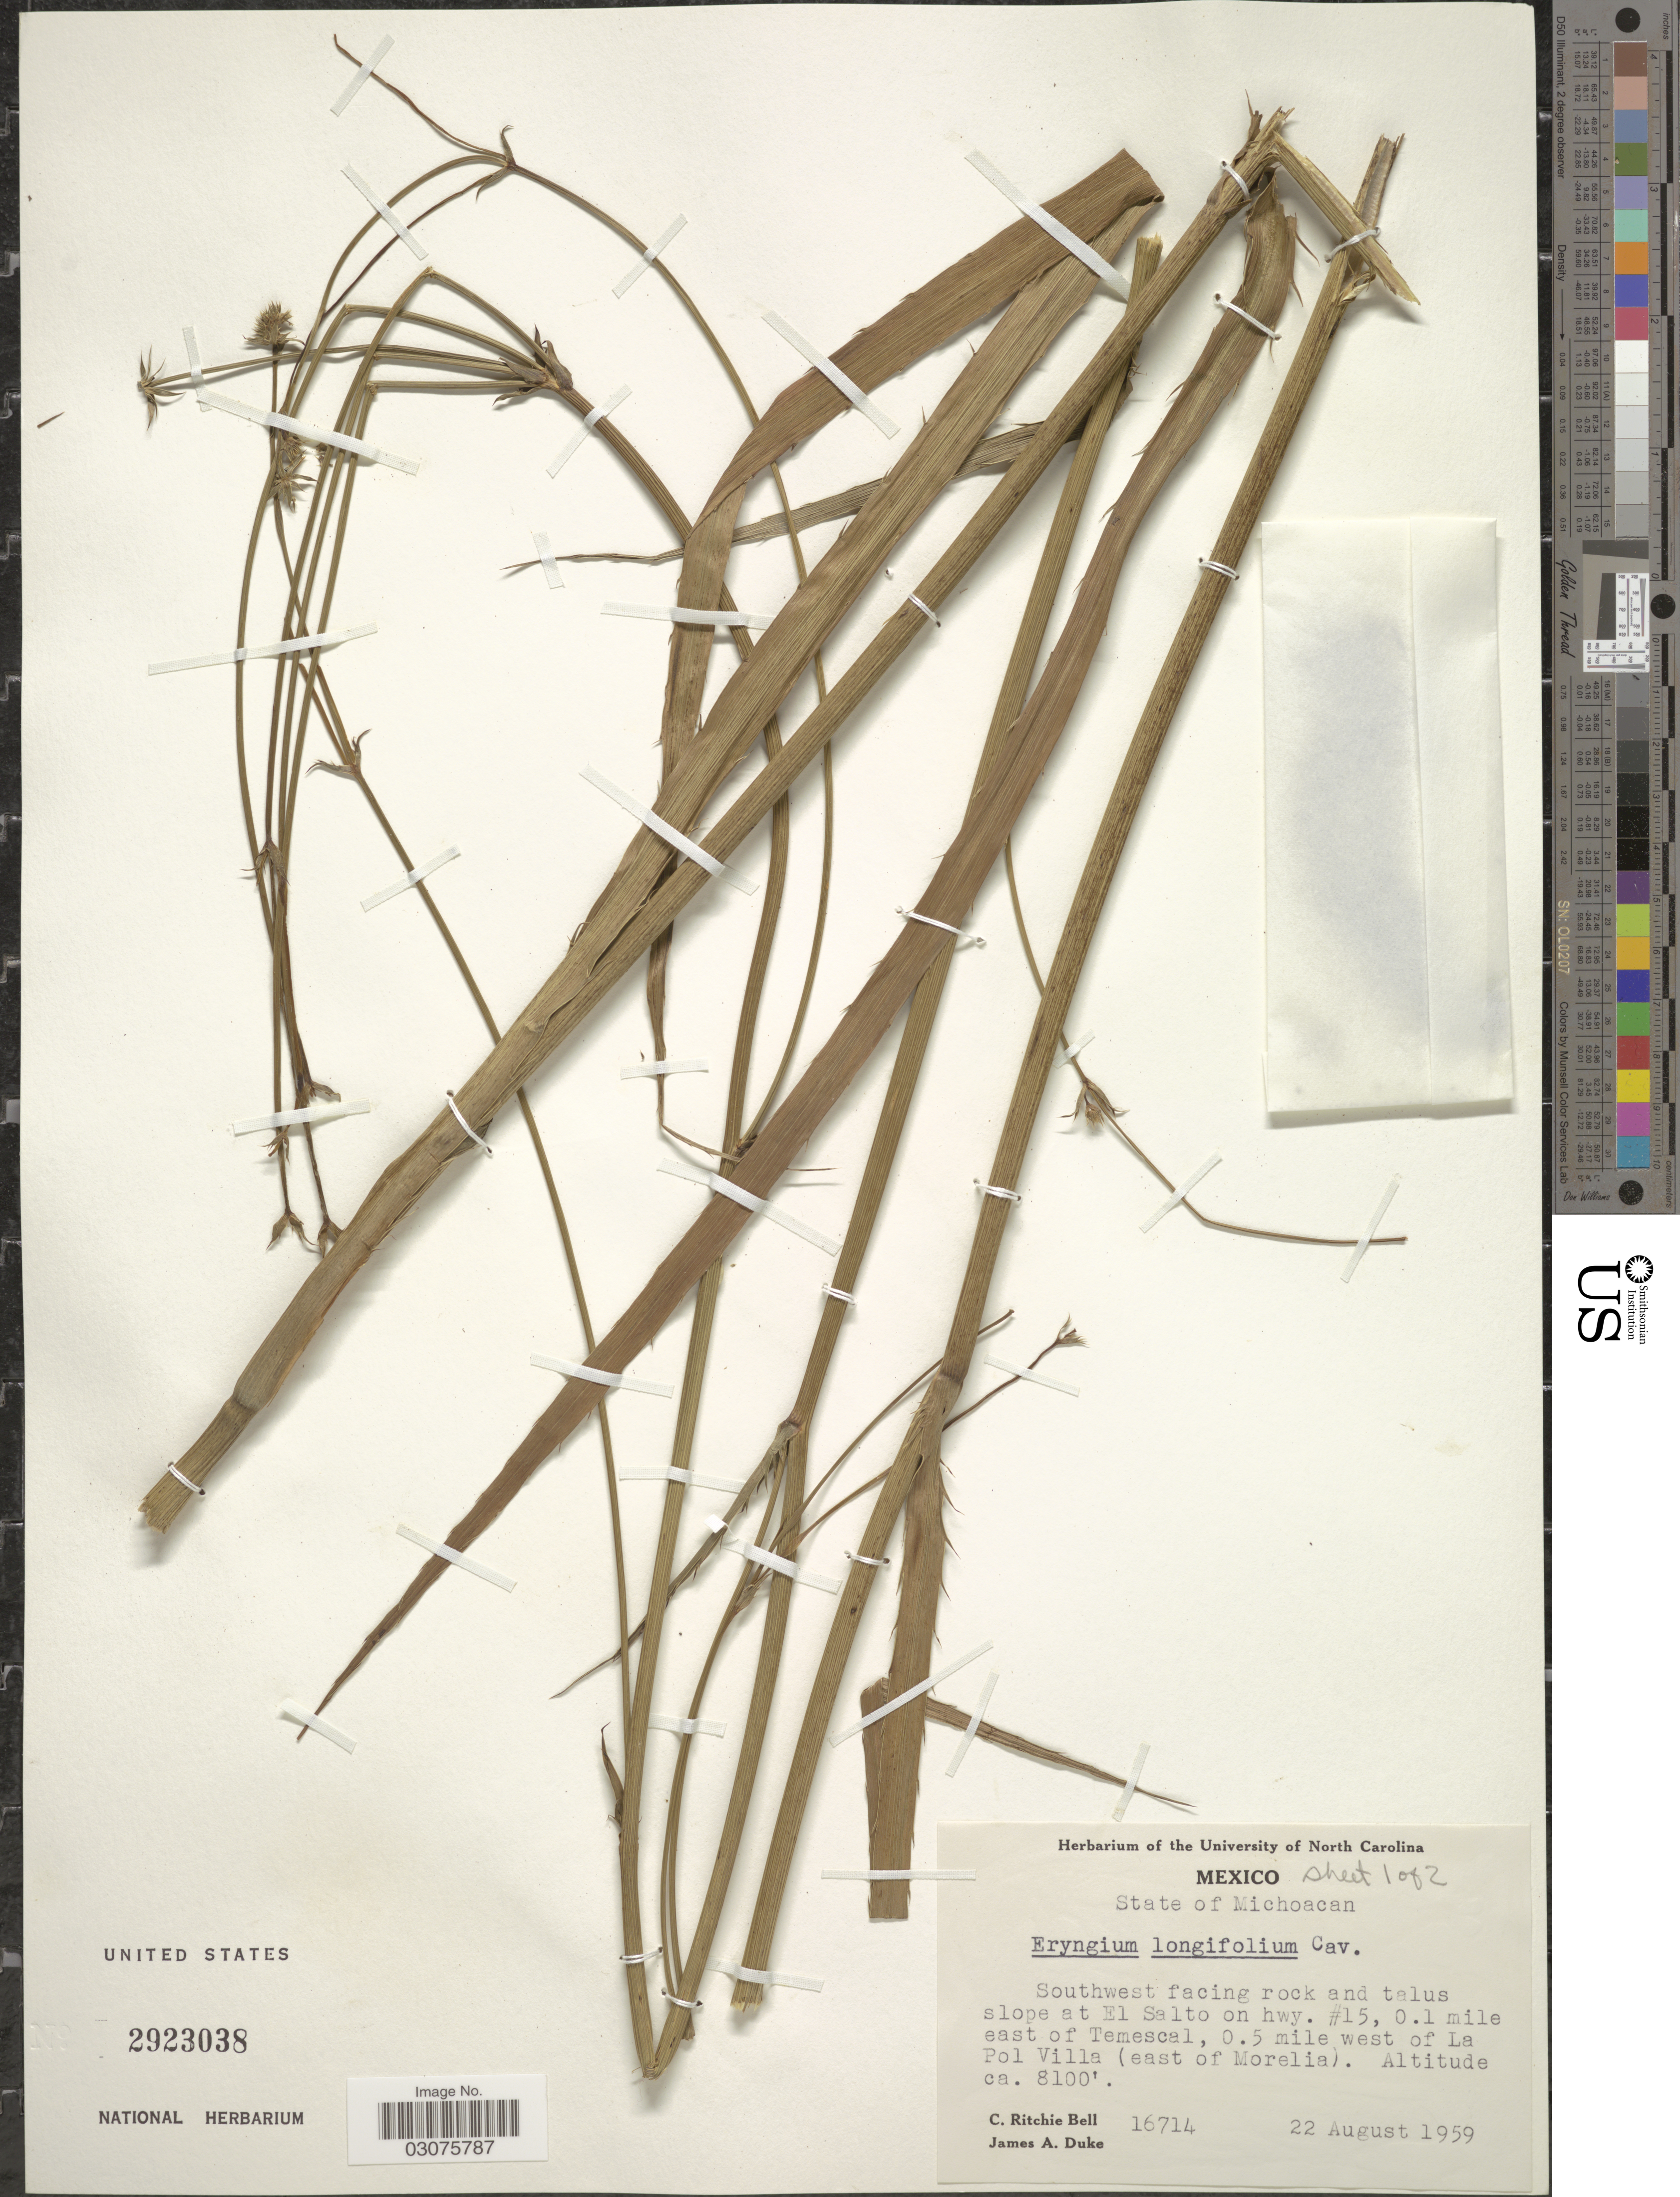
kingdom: Plantae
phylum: Tracheophyta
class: Magnoliopsida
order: Apiales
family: Apiaceae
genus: Eryngium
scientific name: Eryngium longifolium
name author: Cav.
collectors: C. R. Bell & J. A. Duke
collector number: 16714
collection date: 1959-08-22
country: Mexico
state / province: Michoacán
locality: State of Michoacán. Southwest facing rock and talus slope at El Salto on hwy. #15, 0.1 mile east of Temescal, 0.5 mile west of La Pol Villa (east of Morelia).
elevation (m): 2469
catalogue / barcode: US 2923038